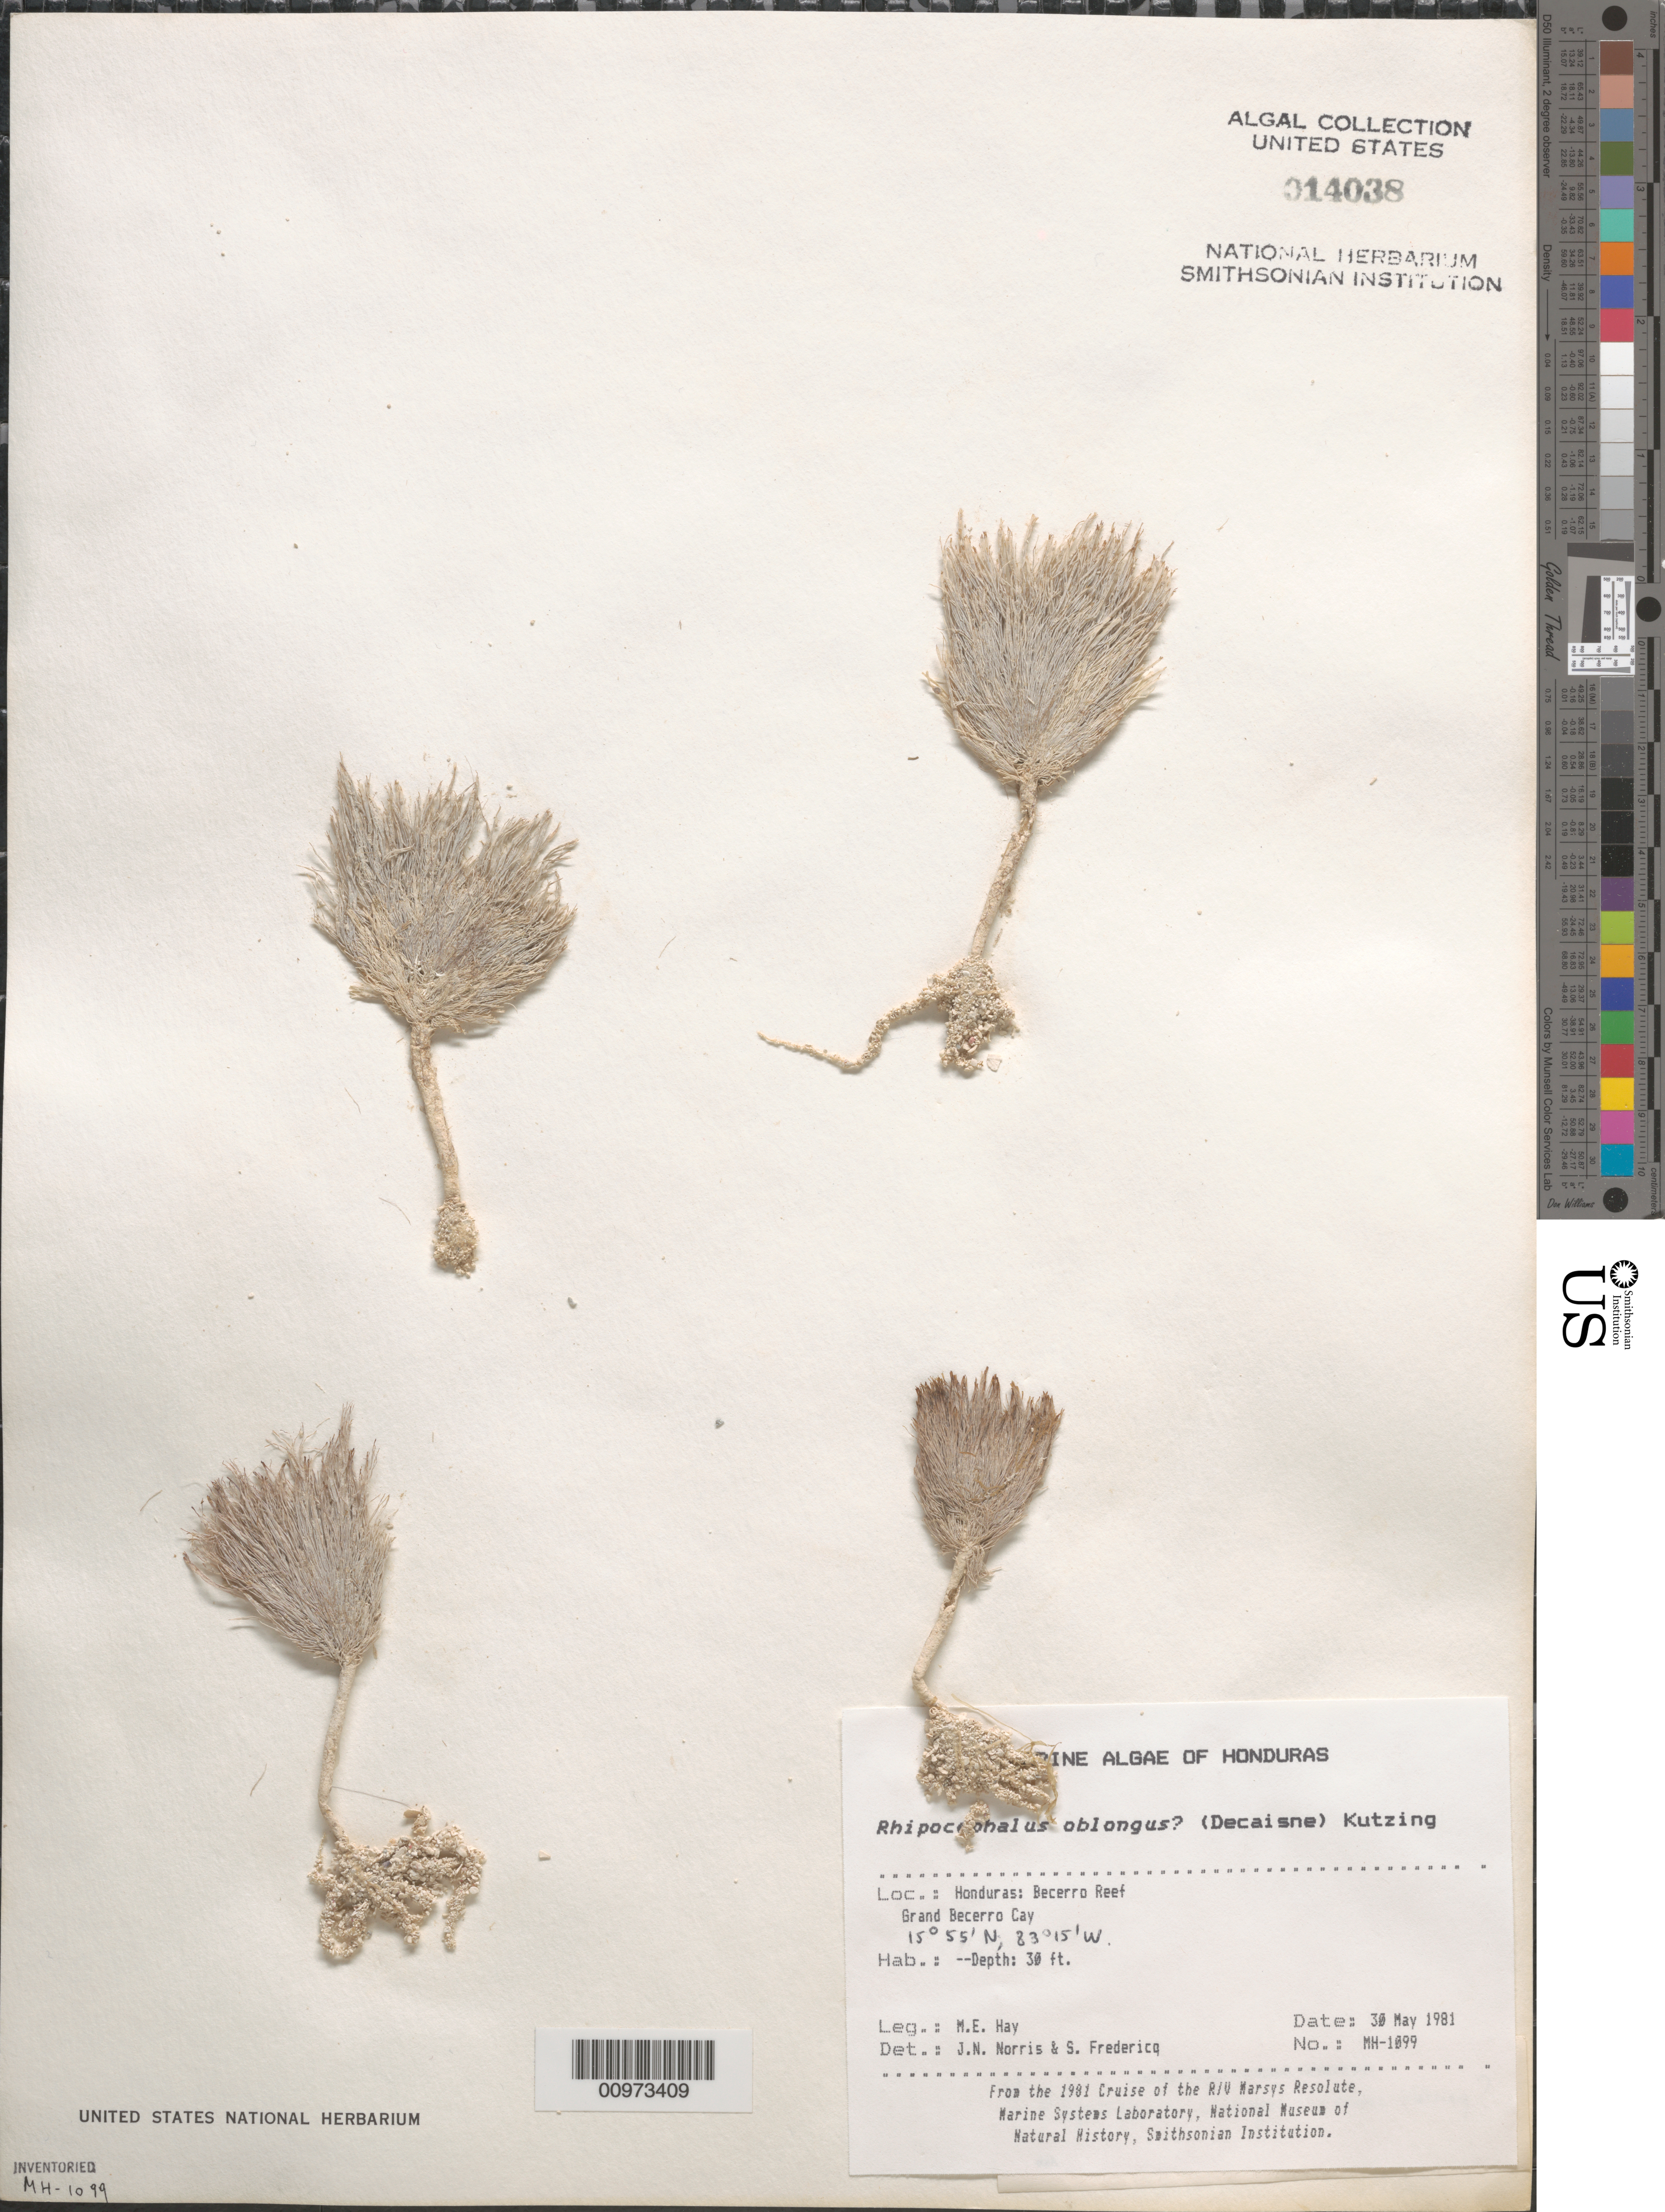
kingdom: Plantae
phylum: Chlorophyta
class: Ulvophyceae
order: Bryopsidales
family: Udoteaceae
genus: Rhipocephalus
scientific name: Rhipocephalus oblongus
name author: (Decne.) Kütz.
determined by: Norris, J. N.; Fredericq, S.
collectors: M. E. Hay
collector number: MEH-1099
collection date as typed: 30 May 1981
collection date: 1981-05-30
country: Honduras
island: Grand Becerro Cay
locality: Becerro Reef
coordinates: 15 55' N, 83 15' W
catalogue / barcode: US 14038